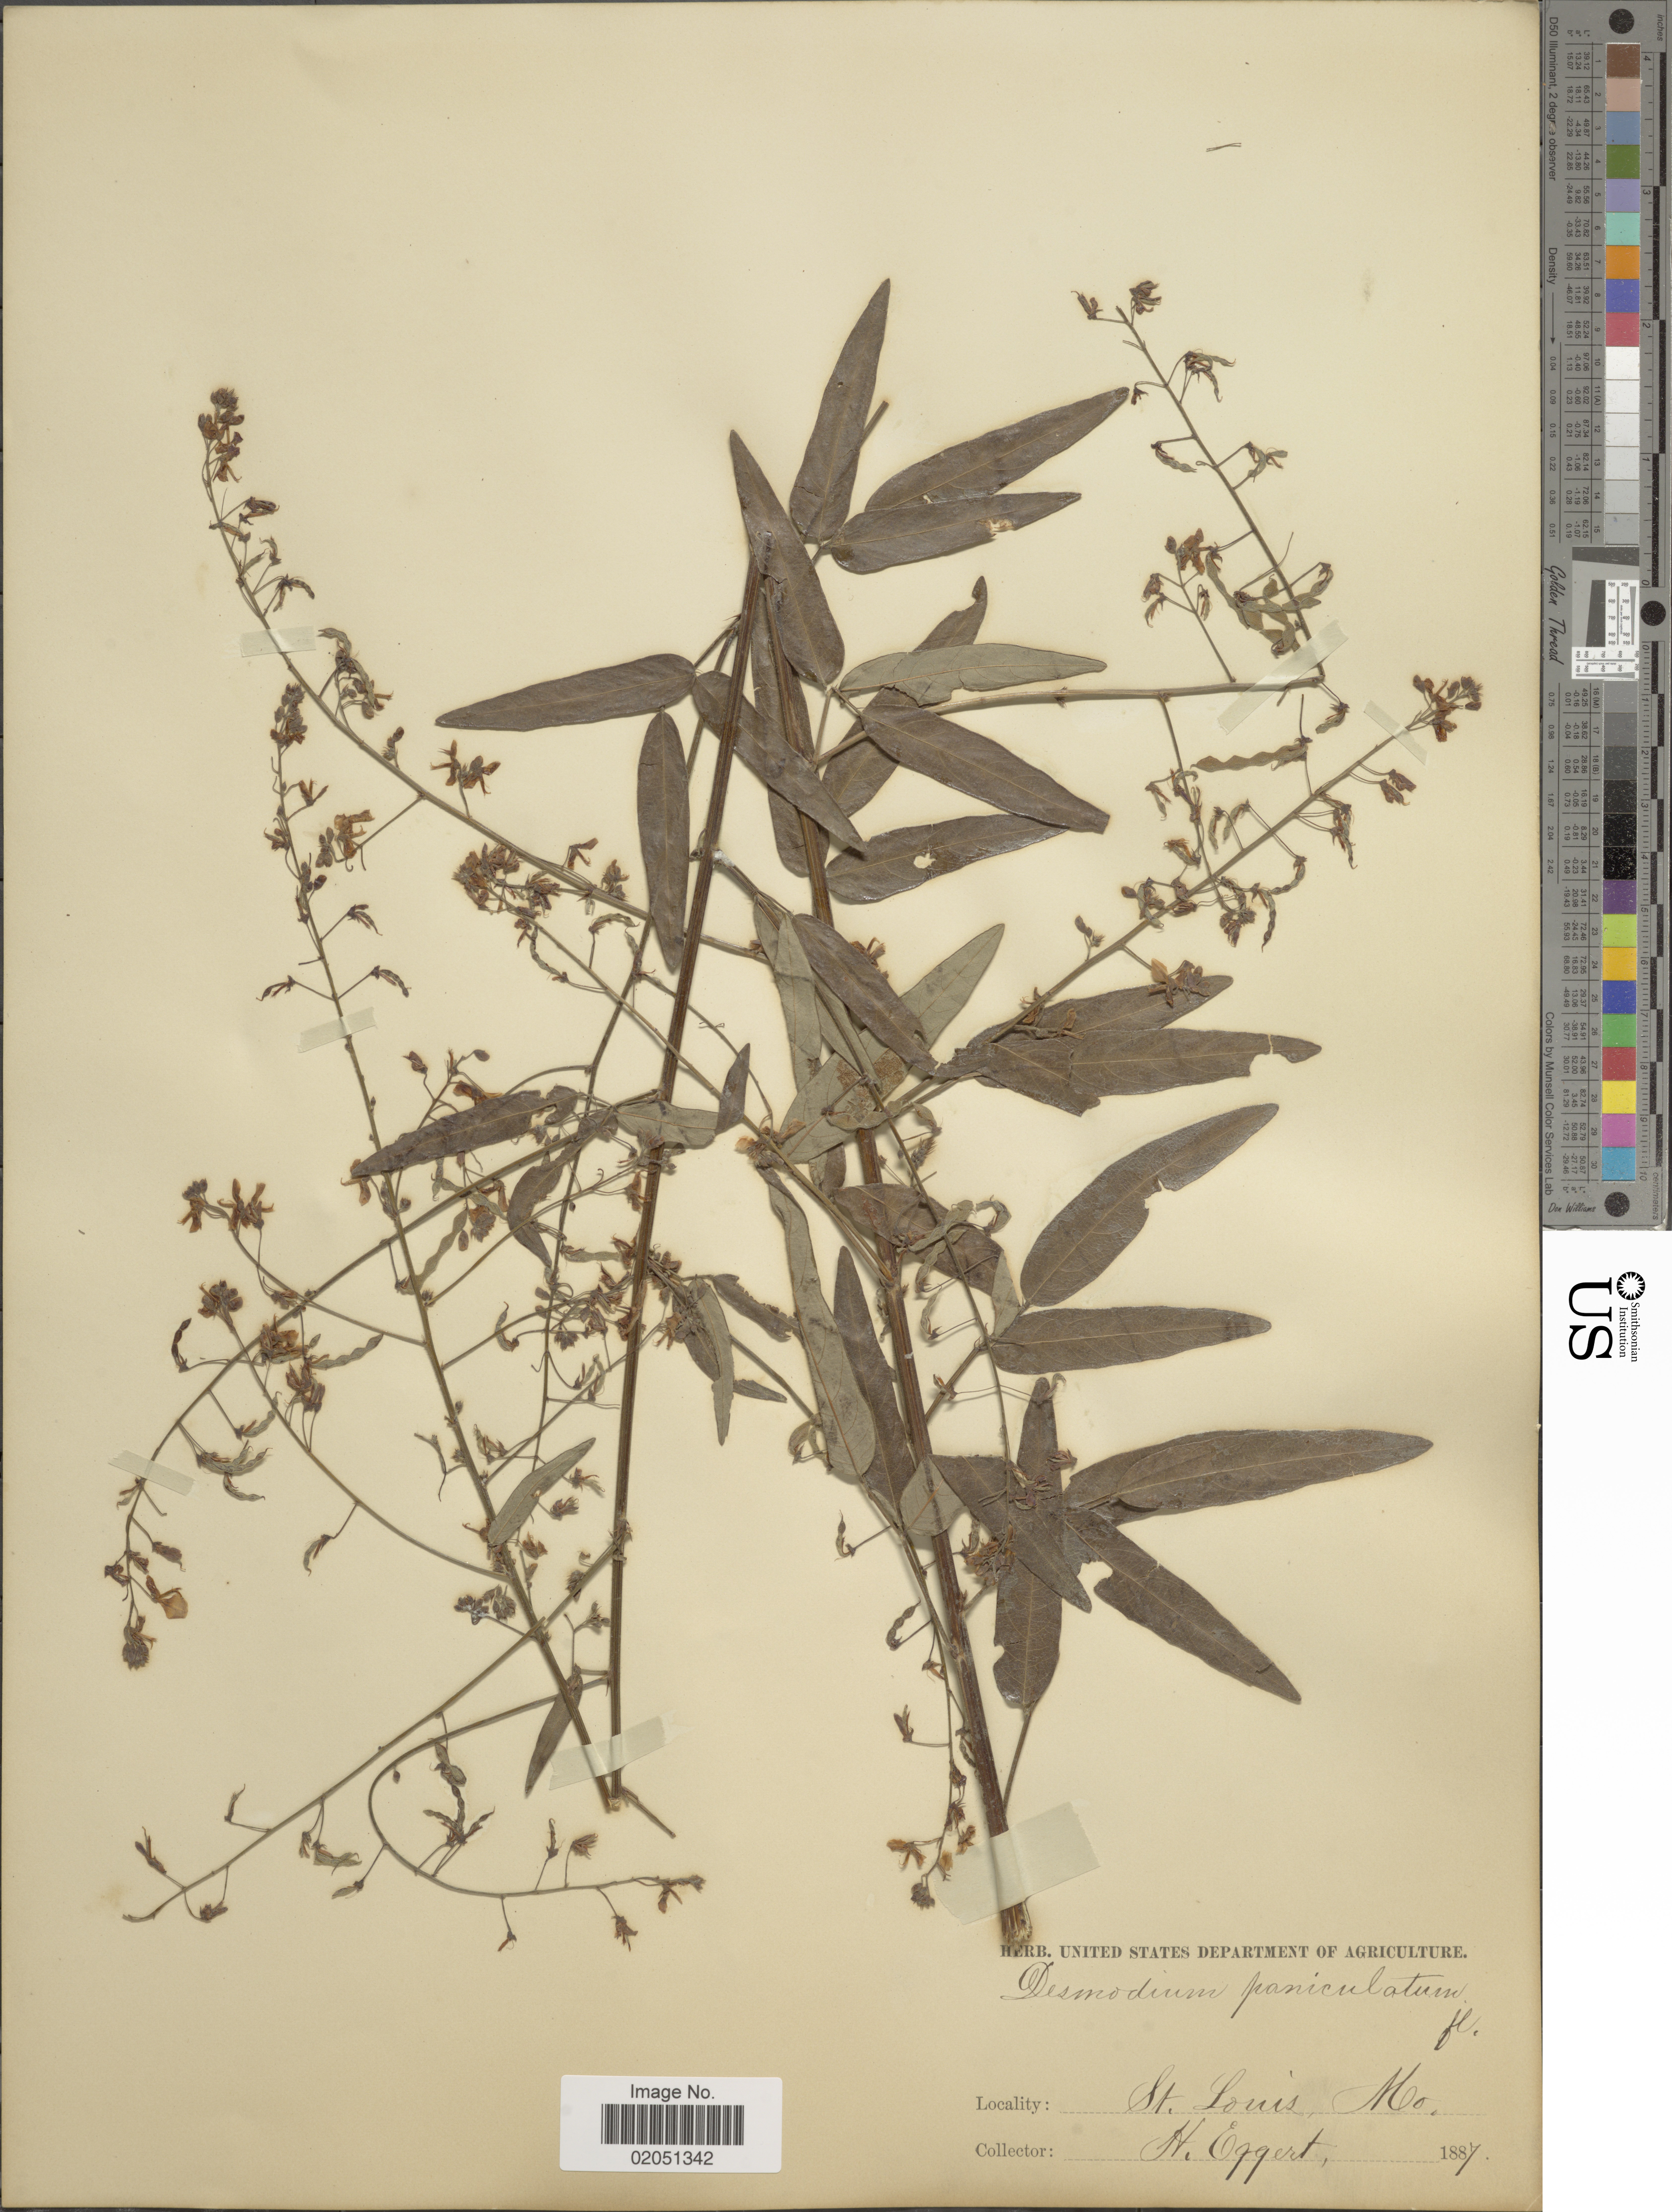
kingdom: Plantae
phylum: Tracheophyta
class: Magnoliopsida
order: Fabales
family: Fabaceae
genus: Desmodium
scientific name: Desmodium paniculatum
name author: (L.) DC.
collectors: H. Eggert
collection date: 1887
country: United States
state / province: Missouri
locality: St Louis